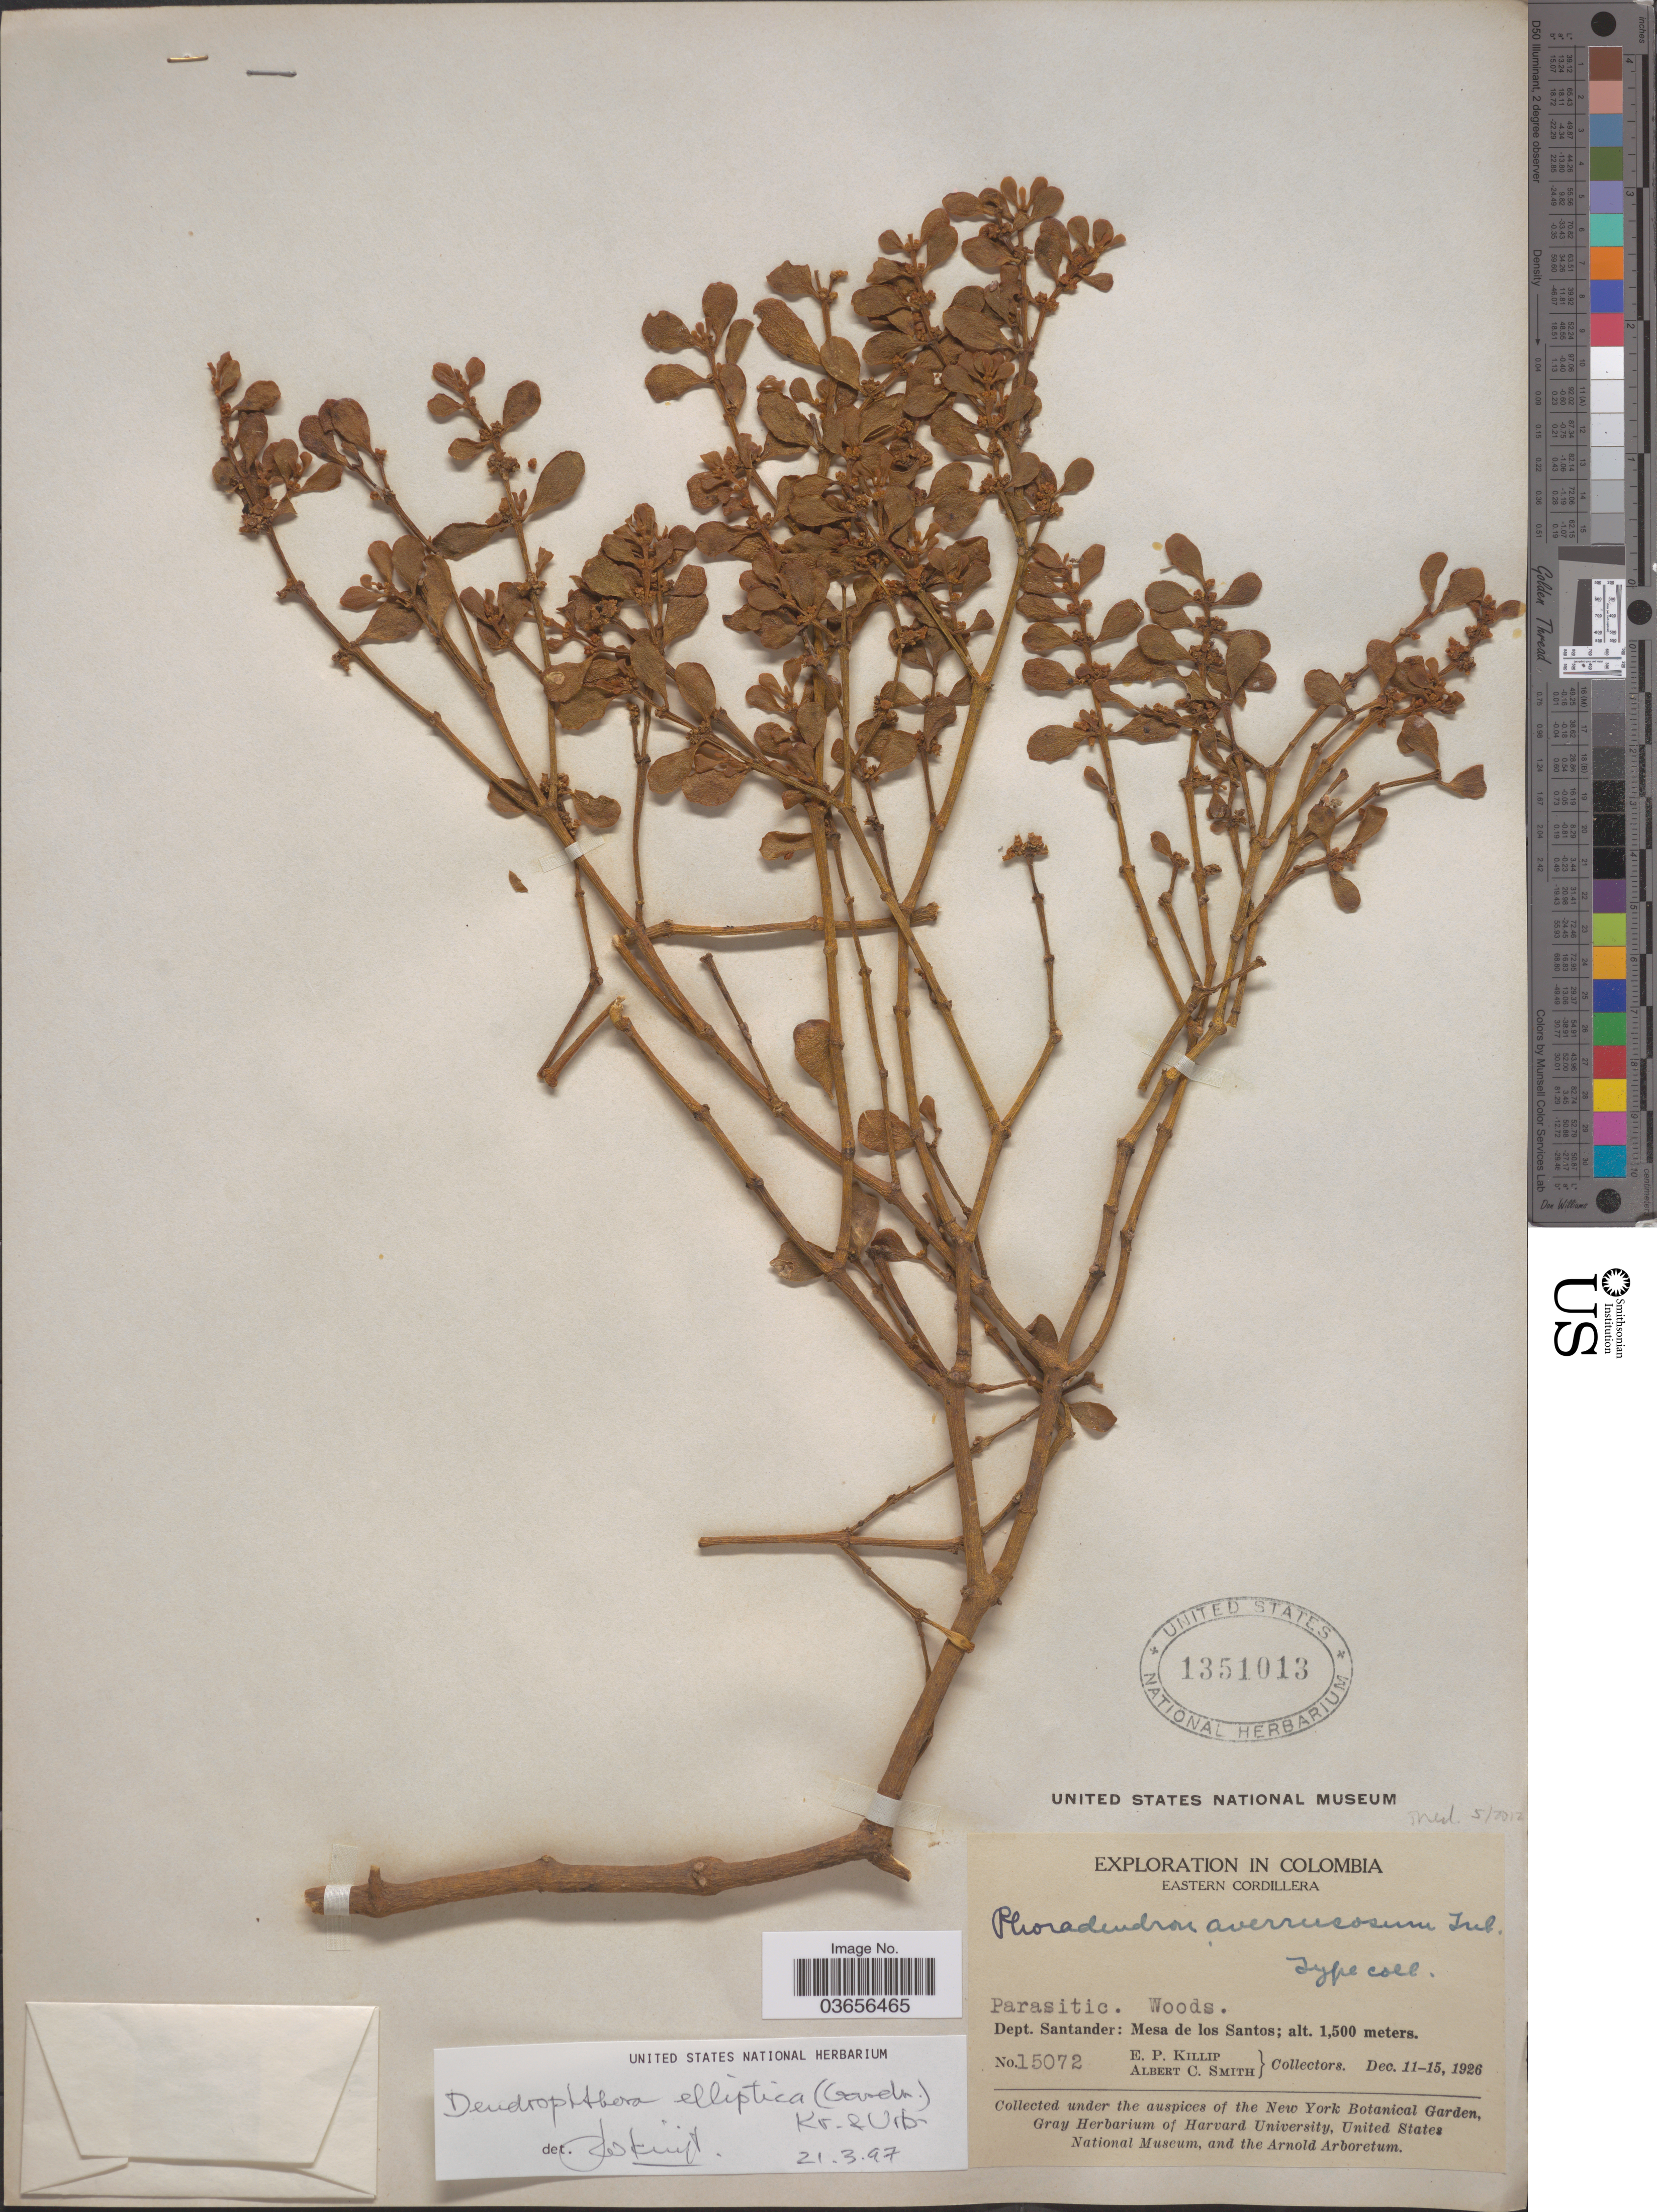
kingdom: Plantae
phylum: Tracheophyta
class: Magnoliopsida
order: Santalales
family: Viscaceae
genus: Dendrophthora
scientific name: Dendrophthora elliptica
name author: (Gardner) Krug & Urb.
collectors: E. P. Killip & A. C. Smith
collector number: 15072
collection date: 1926-12-11/1926-12-15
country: Colombia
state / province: Santander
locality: Eastern Cordillera. Dept. Santander: Mesa de los Santos.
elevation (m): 1500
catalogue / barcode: US 1351013